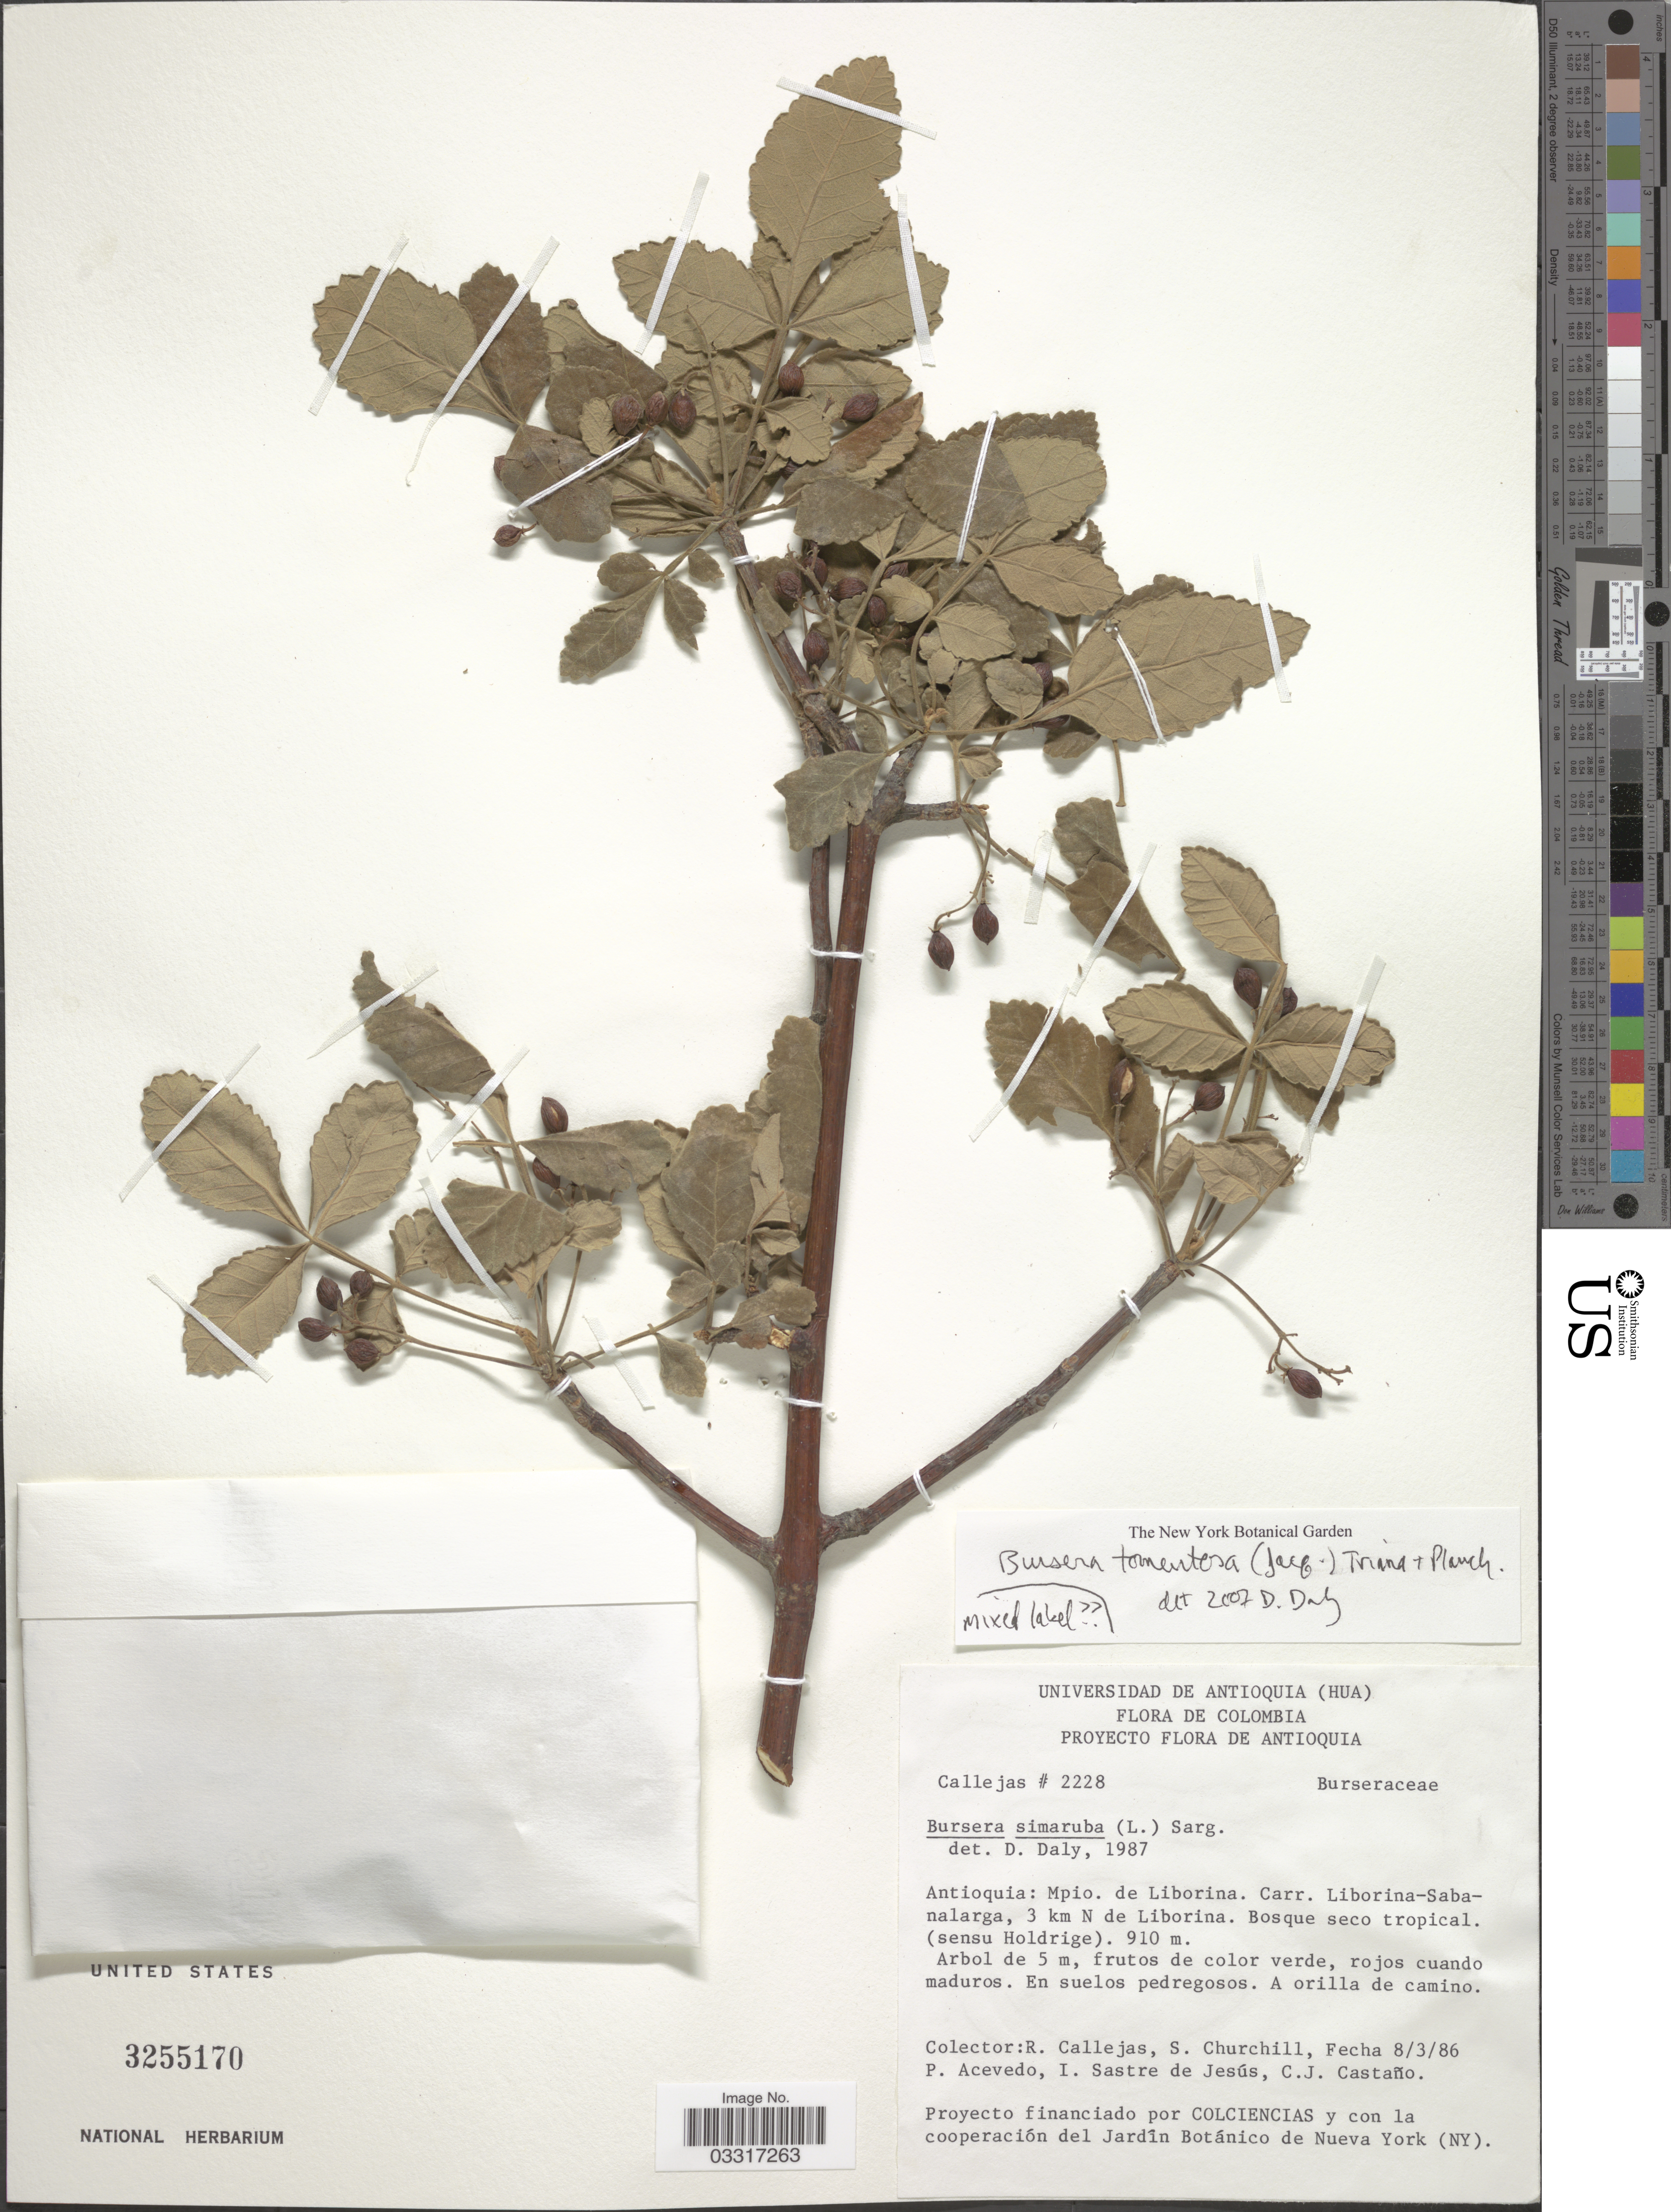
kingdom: Plantae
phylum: Tracheophyta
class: Magnoliopsida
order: Sapindales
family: Burseraceae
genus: Bursera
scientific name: Bursera tomentosa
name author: (Jacq.) Triana & Planch.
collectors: R. Callejas, S. Churchill, P. Acevedo-Rodr., I. Sastre-de Jesús & C. Castaño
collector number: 2228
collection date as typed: Transcribed d/m/y: 8/3/86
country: Colombia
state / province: Antioquia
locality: Mpio. de Liborina. Carr. Liborina-Sabanalarga, 3 km N de Liborina. Bosque seco tropical. (sensu Holdrige).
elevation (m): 910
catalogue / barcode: US 3255170